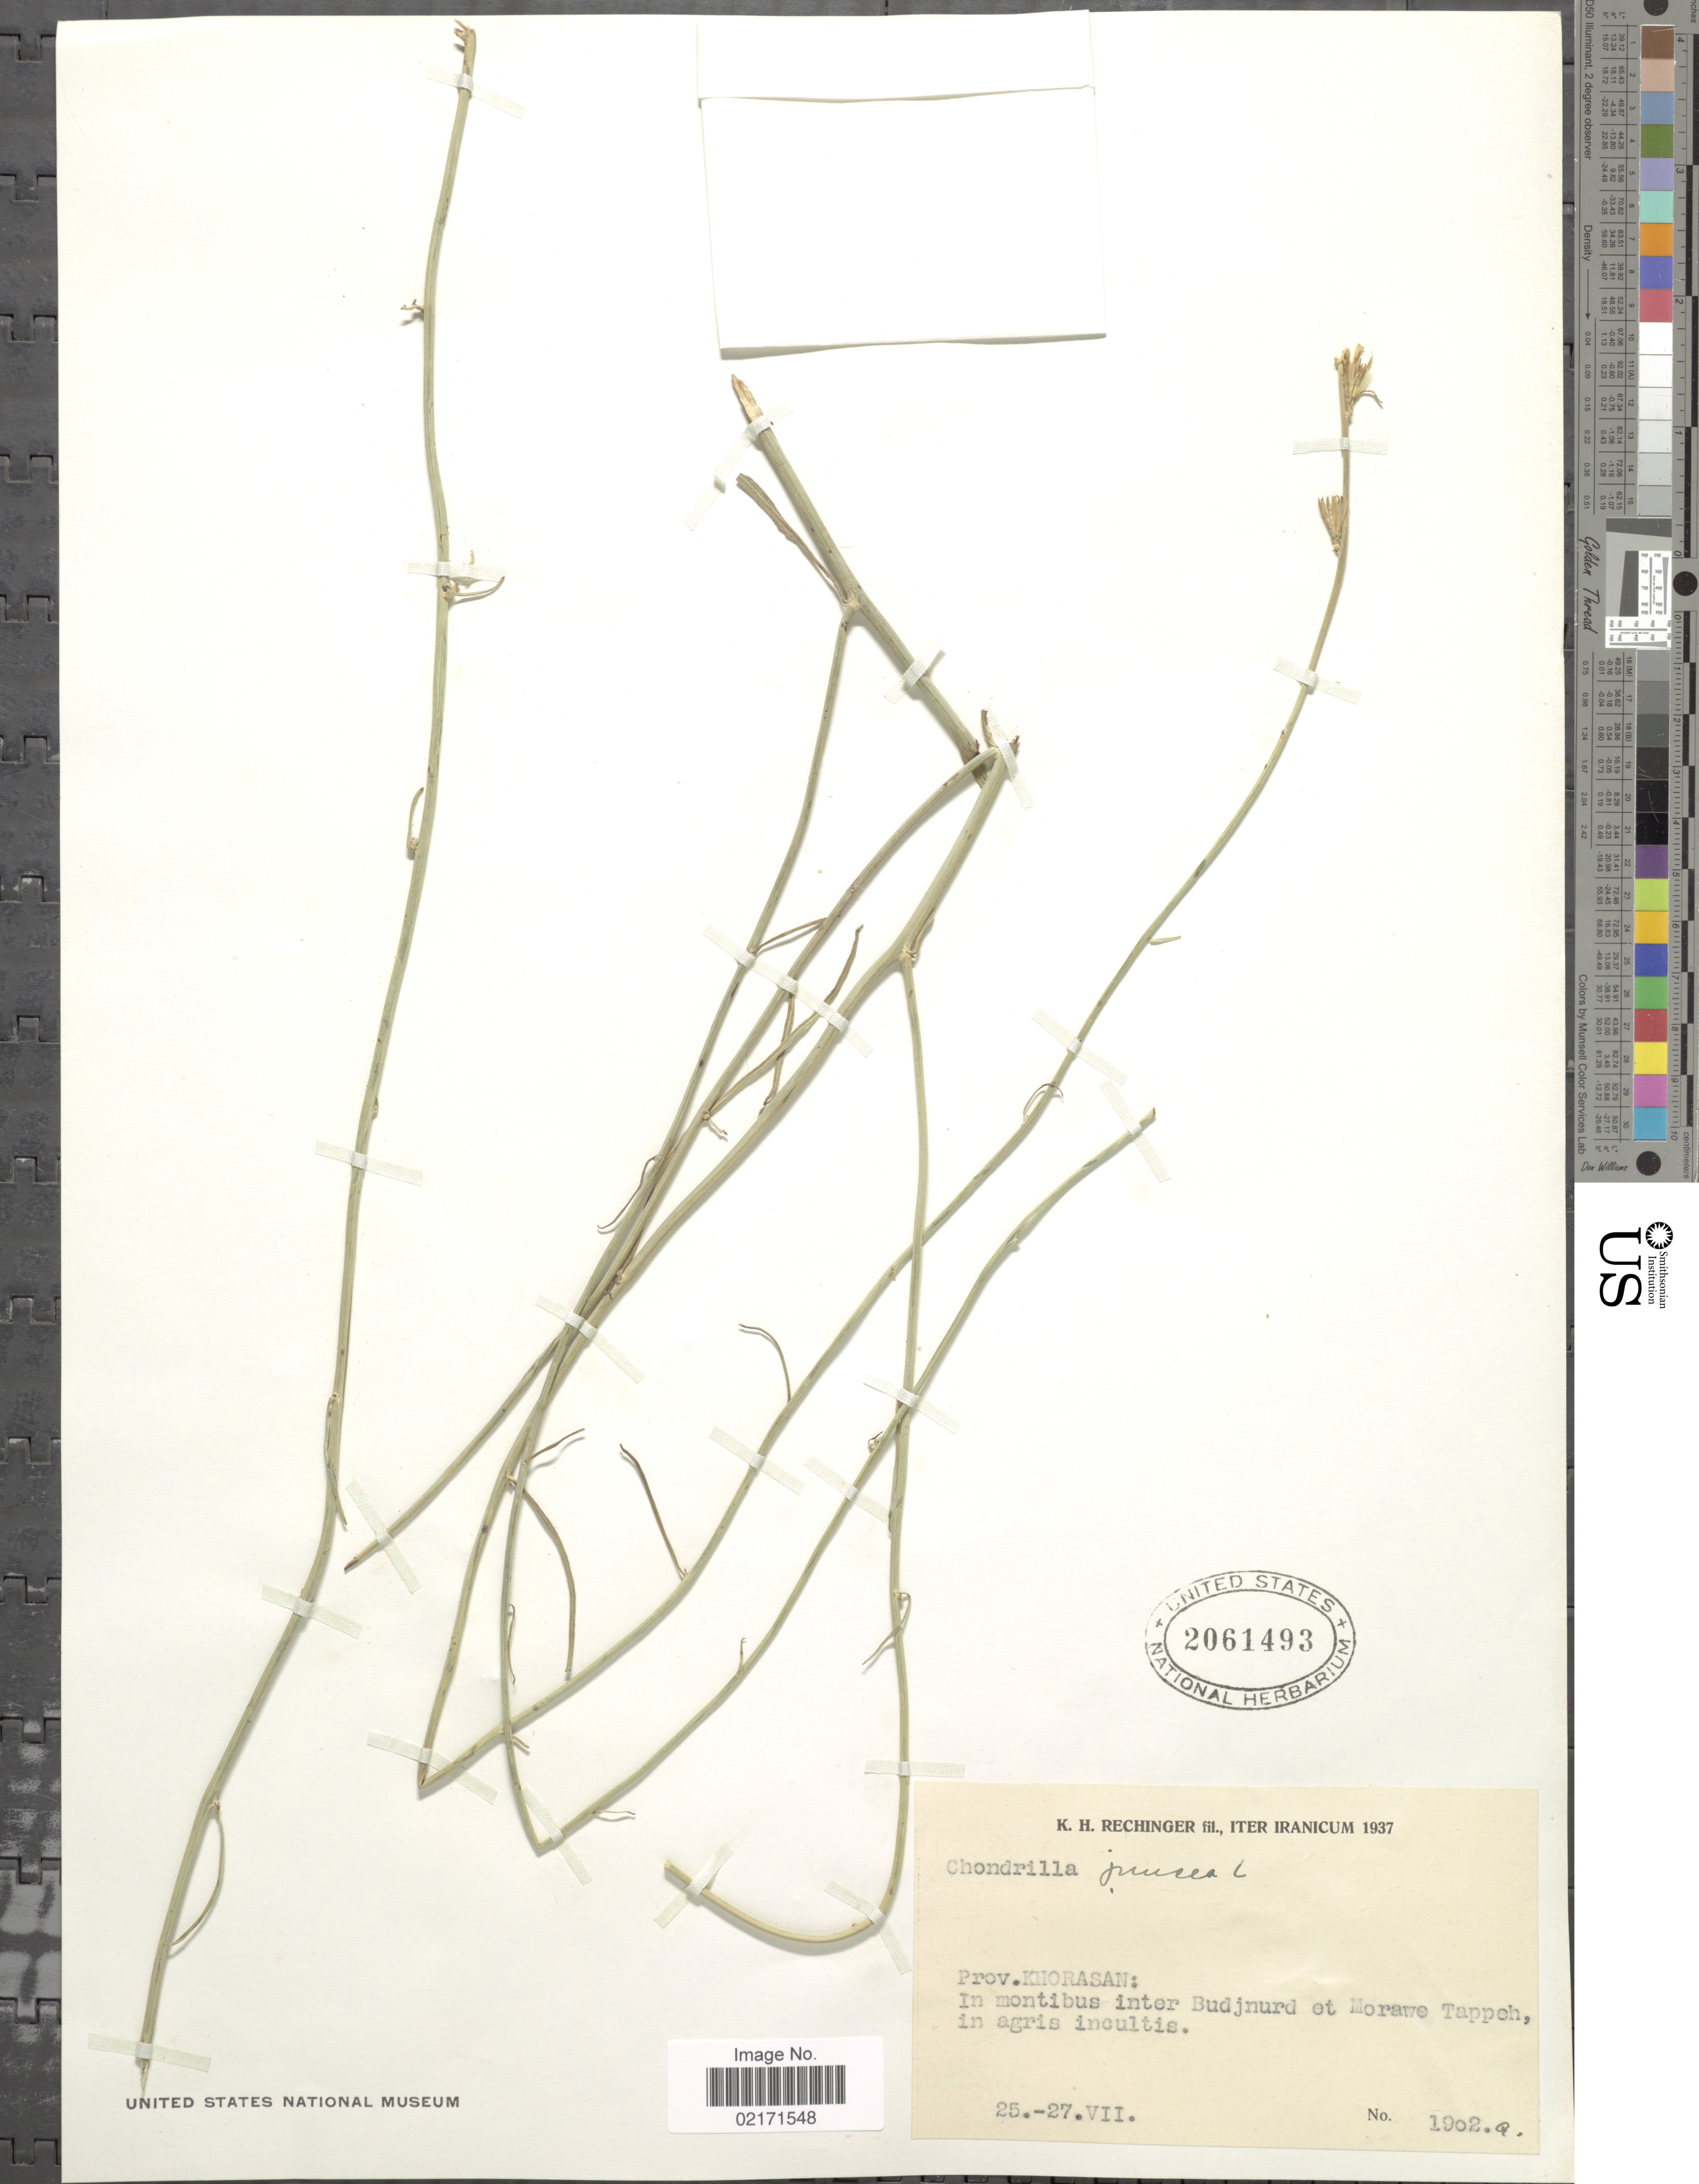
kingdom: Plantae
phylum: Tracheophyta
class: Magnoliopsida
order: Asterales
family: Asteraceae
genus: Chondrilla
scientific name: Chondrilla juncea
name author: L.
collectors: K. H. Rechinger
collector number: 1902a*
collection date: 1937-07-25/1937-07-27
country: Iran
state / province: Khorasan [obsolete]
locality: In montibus inter Budjnurd et Morawe Tappeh, in agris incultis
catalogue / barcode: US 2061493